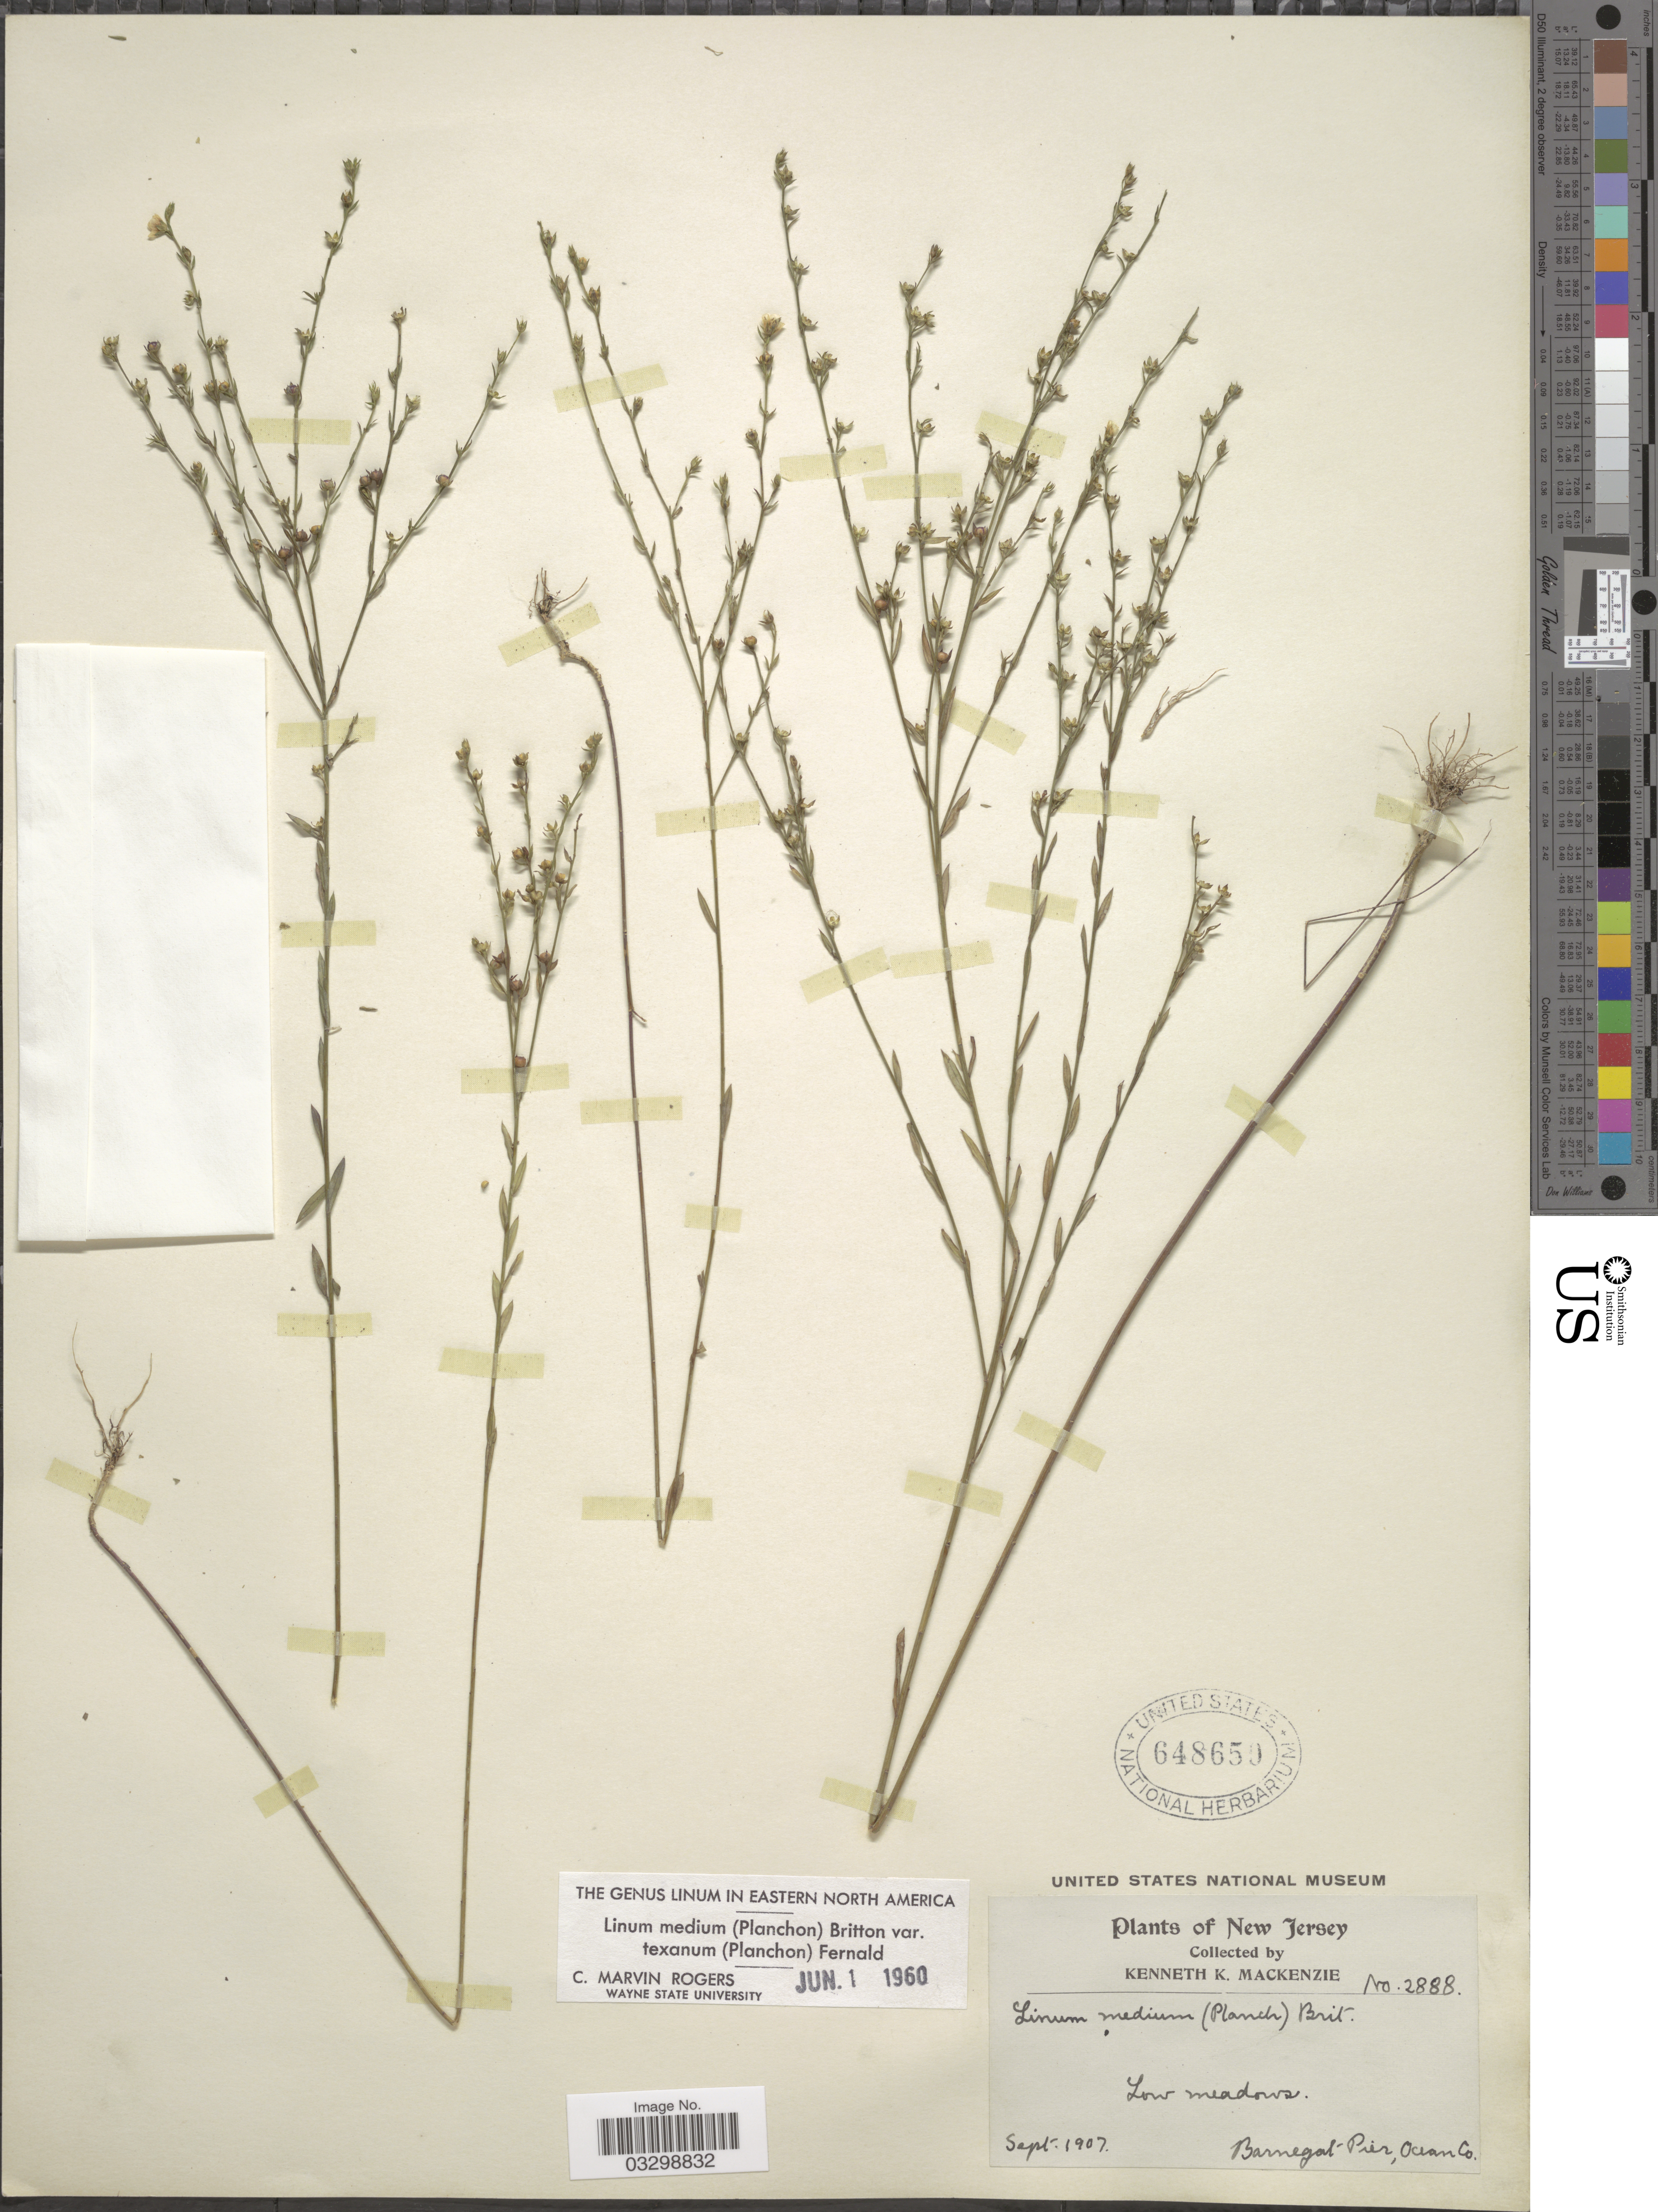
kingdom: Plantae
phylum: Tracheophyta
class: Magnoliopsida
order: Malpighiales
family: Linaceae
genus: Linum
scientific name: Linum medium var. texanum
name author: (Planch.) Fernald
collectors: K. K. Mackenzie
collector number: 2888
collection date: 1907-09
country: United States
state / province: New Jersey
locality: Low meadows, Barnegat Pier, Ocean Co.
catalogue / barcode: US 648650